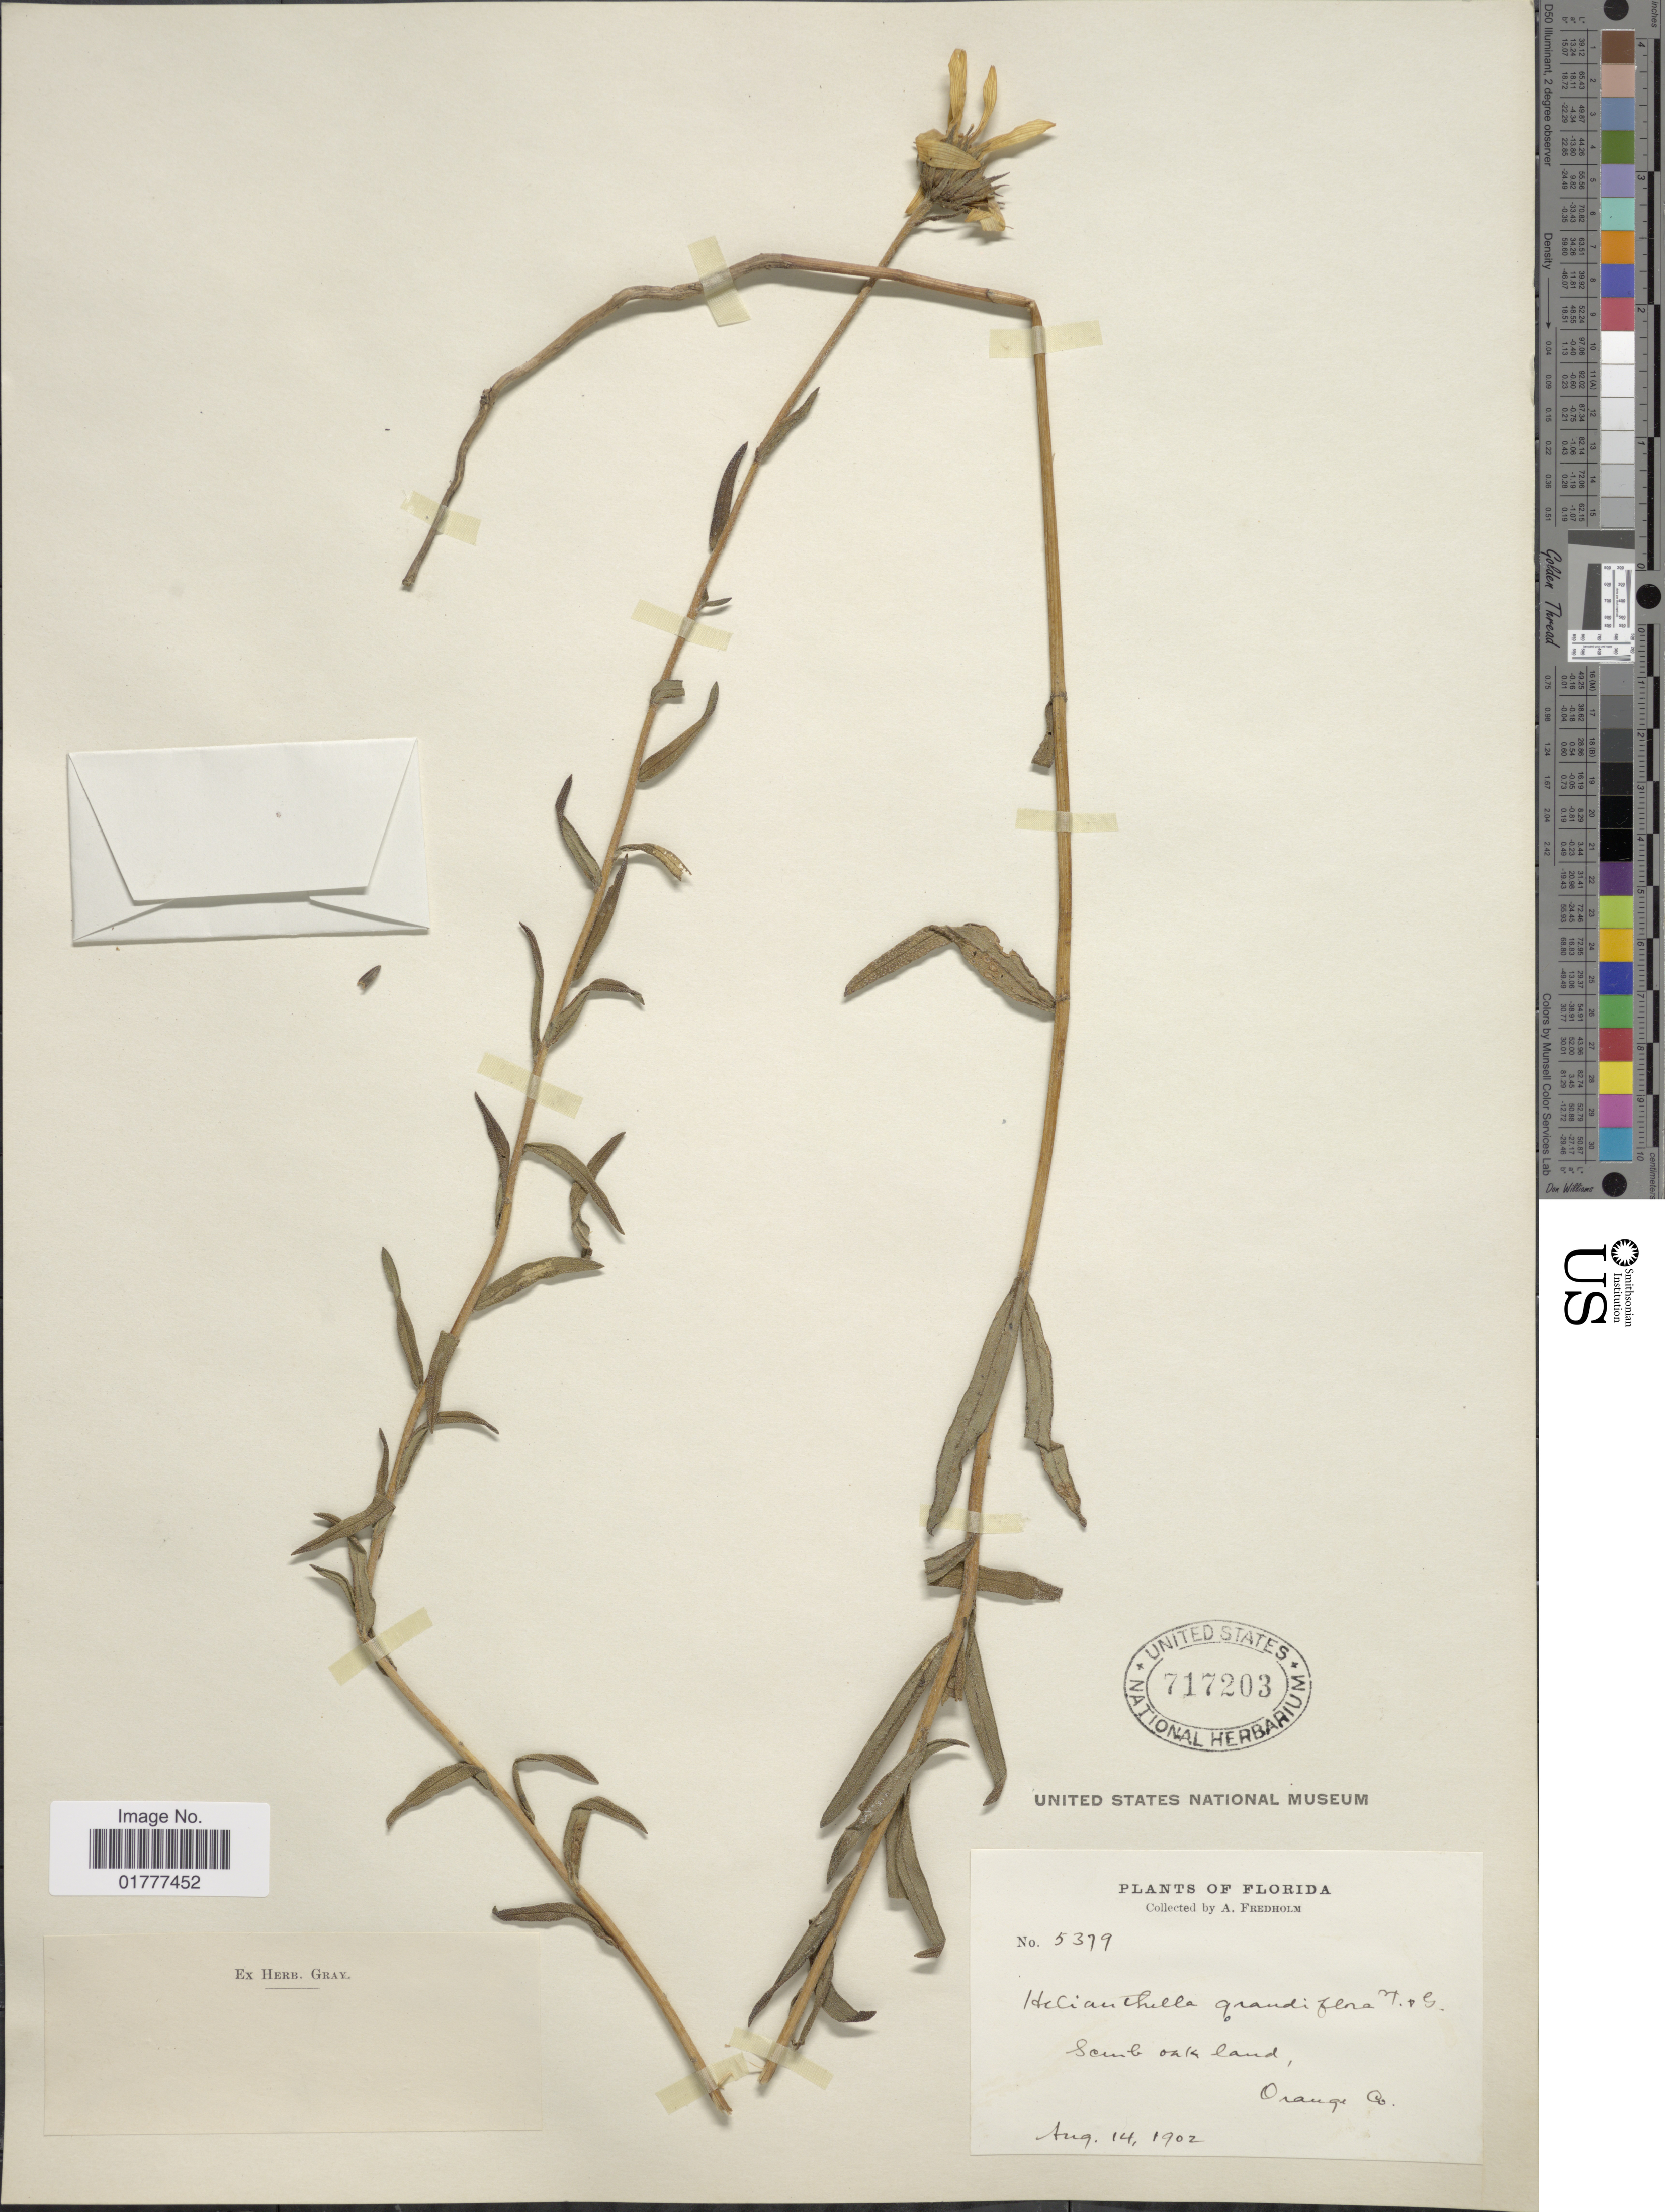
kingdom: Plantae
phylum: Tracheophyta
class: Magnoliopsida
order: Asterales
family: Asteraceae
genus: Phoebanthus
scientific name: Phoebanthus grandiflora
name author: (Torr. & A. Gray) S.F. Blake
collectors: A. Fredholm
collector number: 5379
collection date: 1902-08-14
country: United States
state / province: Florida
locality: Florida, Orange Co.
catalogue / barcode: US 717203